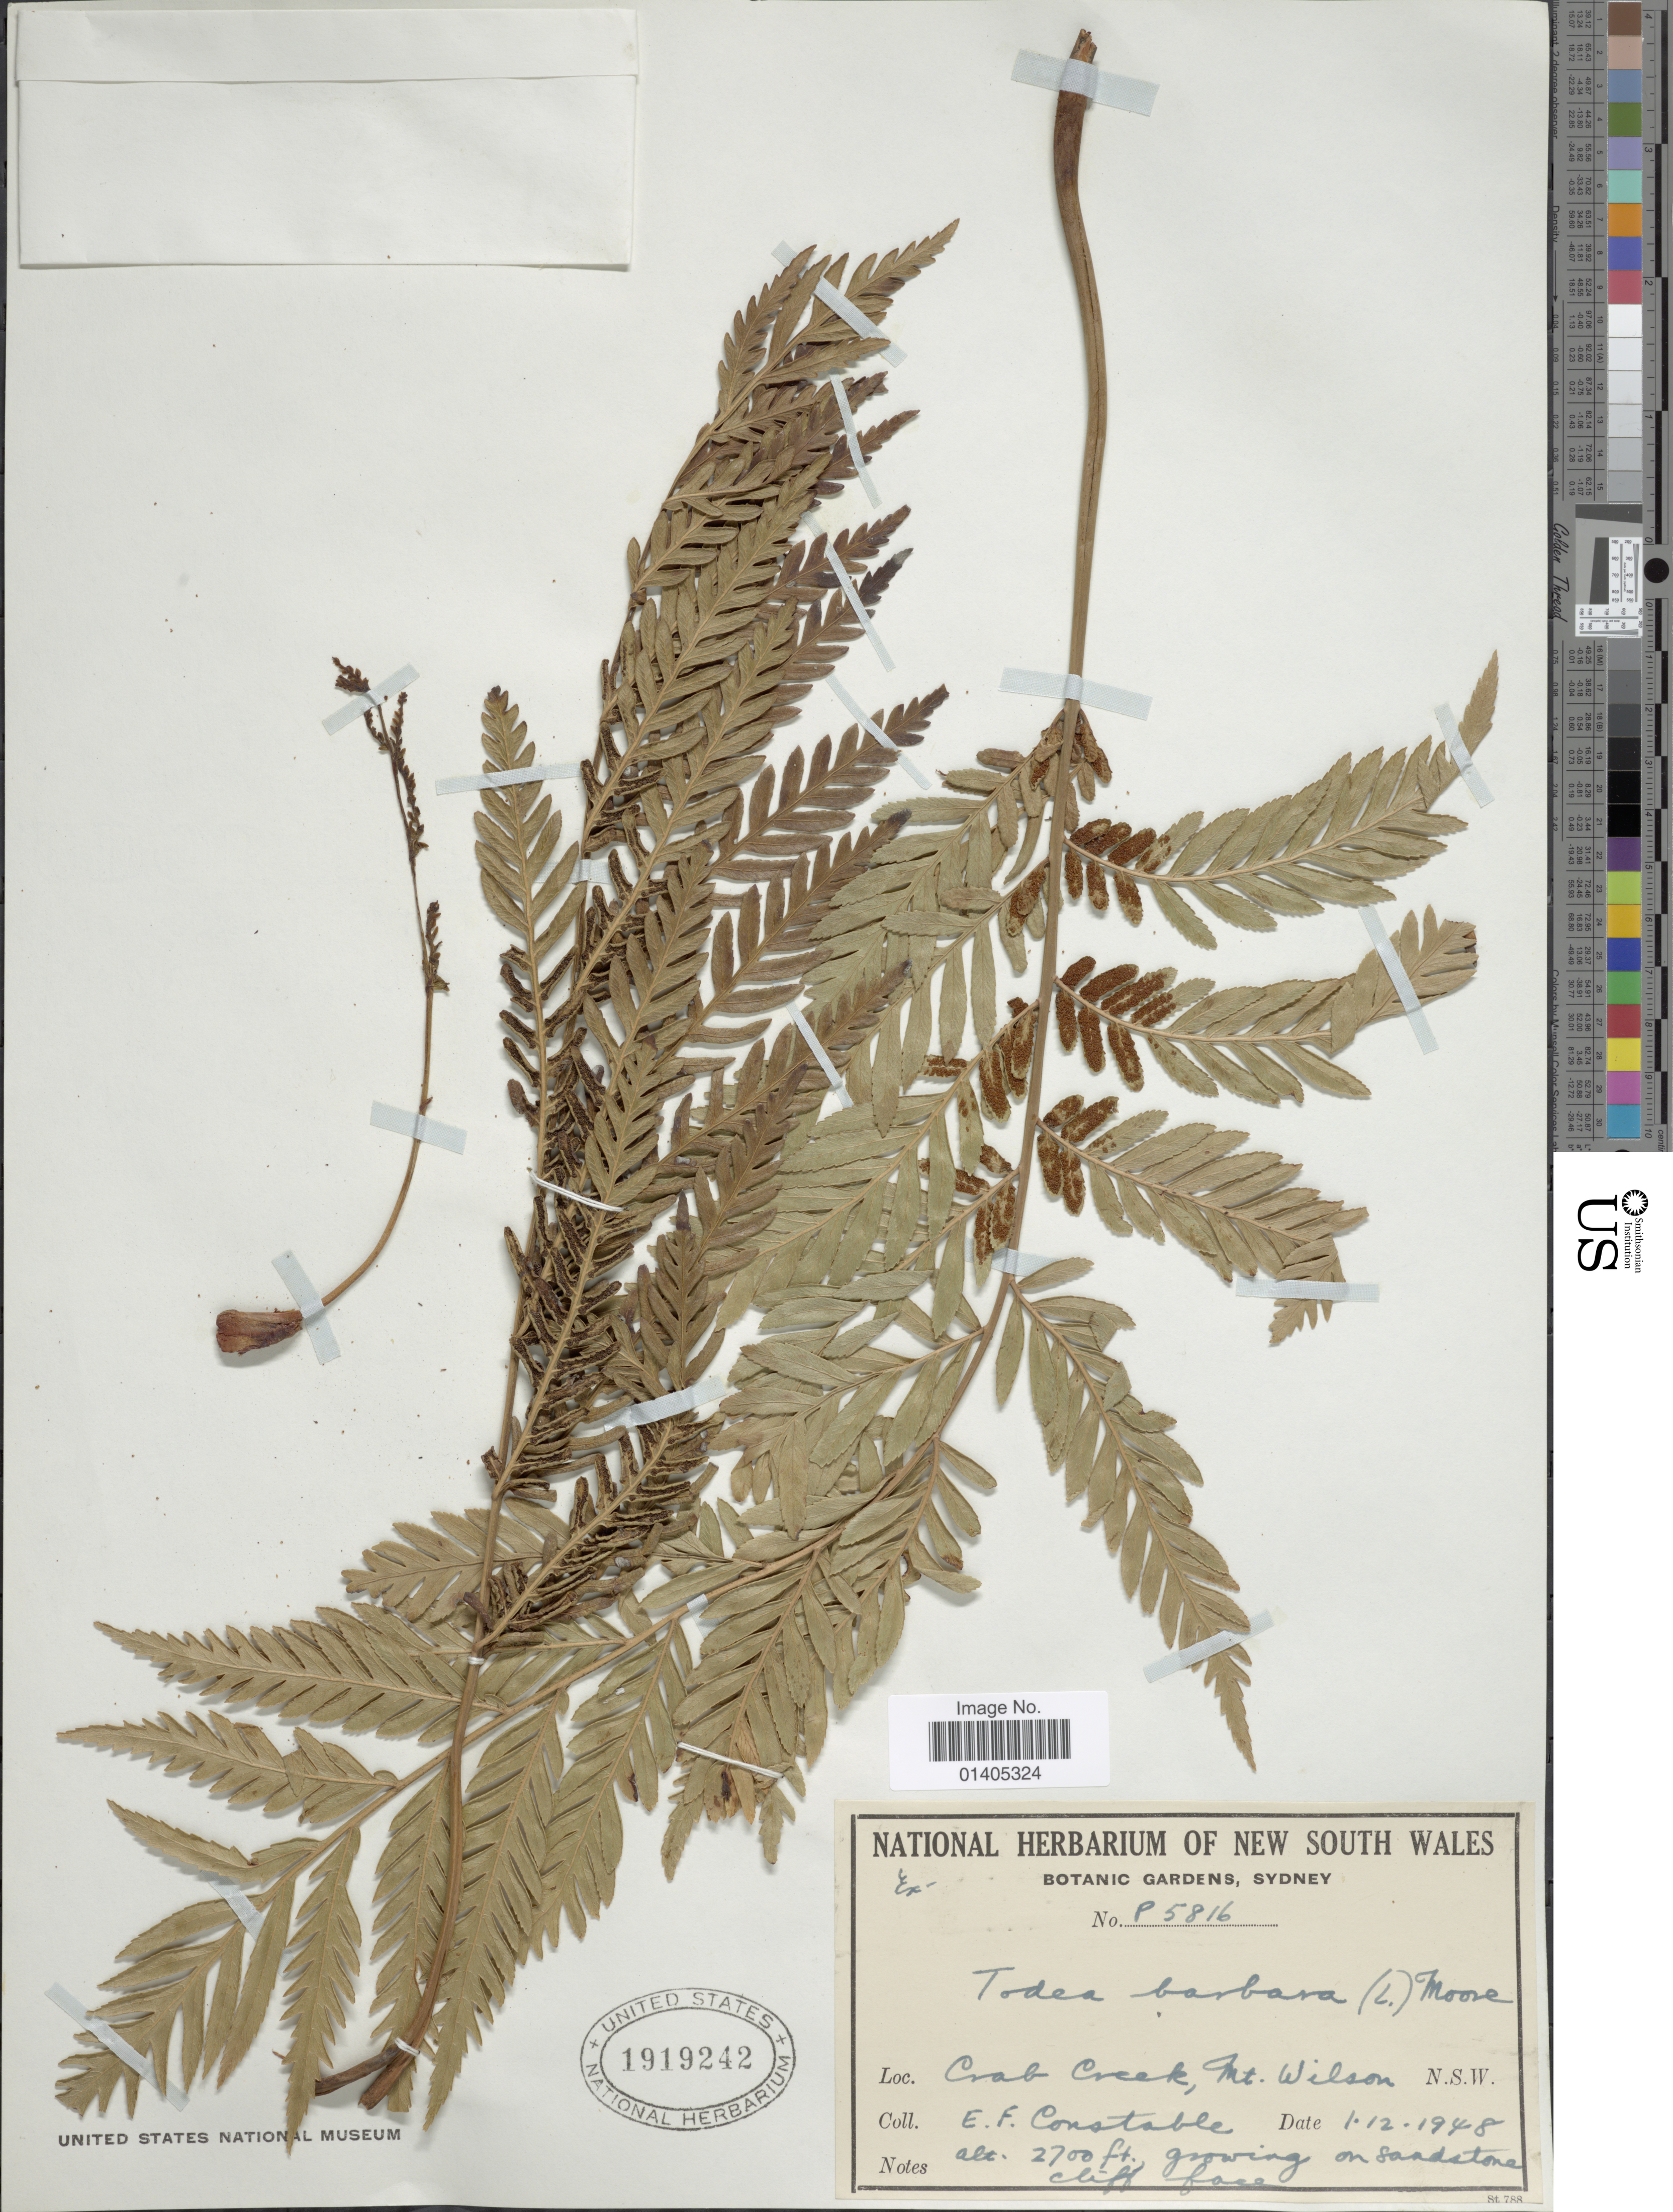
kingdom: Plantae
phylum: Tracheophyta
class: Polypodiopsida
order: Osmundales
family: Osmundaceae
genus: Todea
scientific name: Todea barbara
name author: T. Moore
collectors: E. F. Constable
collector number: P 5816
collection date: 1948-12-01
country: Australia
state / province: New South Wales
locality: Crab Creek, Mt Wilson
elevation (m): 823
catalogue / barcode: US 1919242